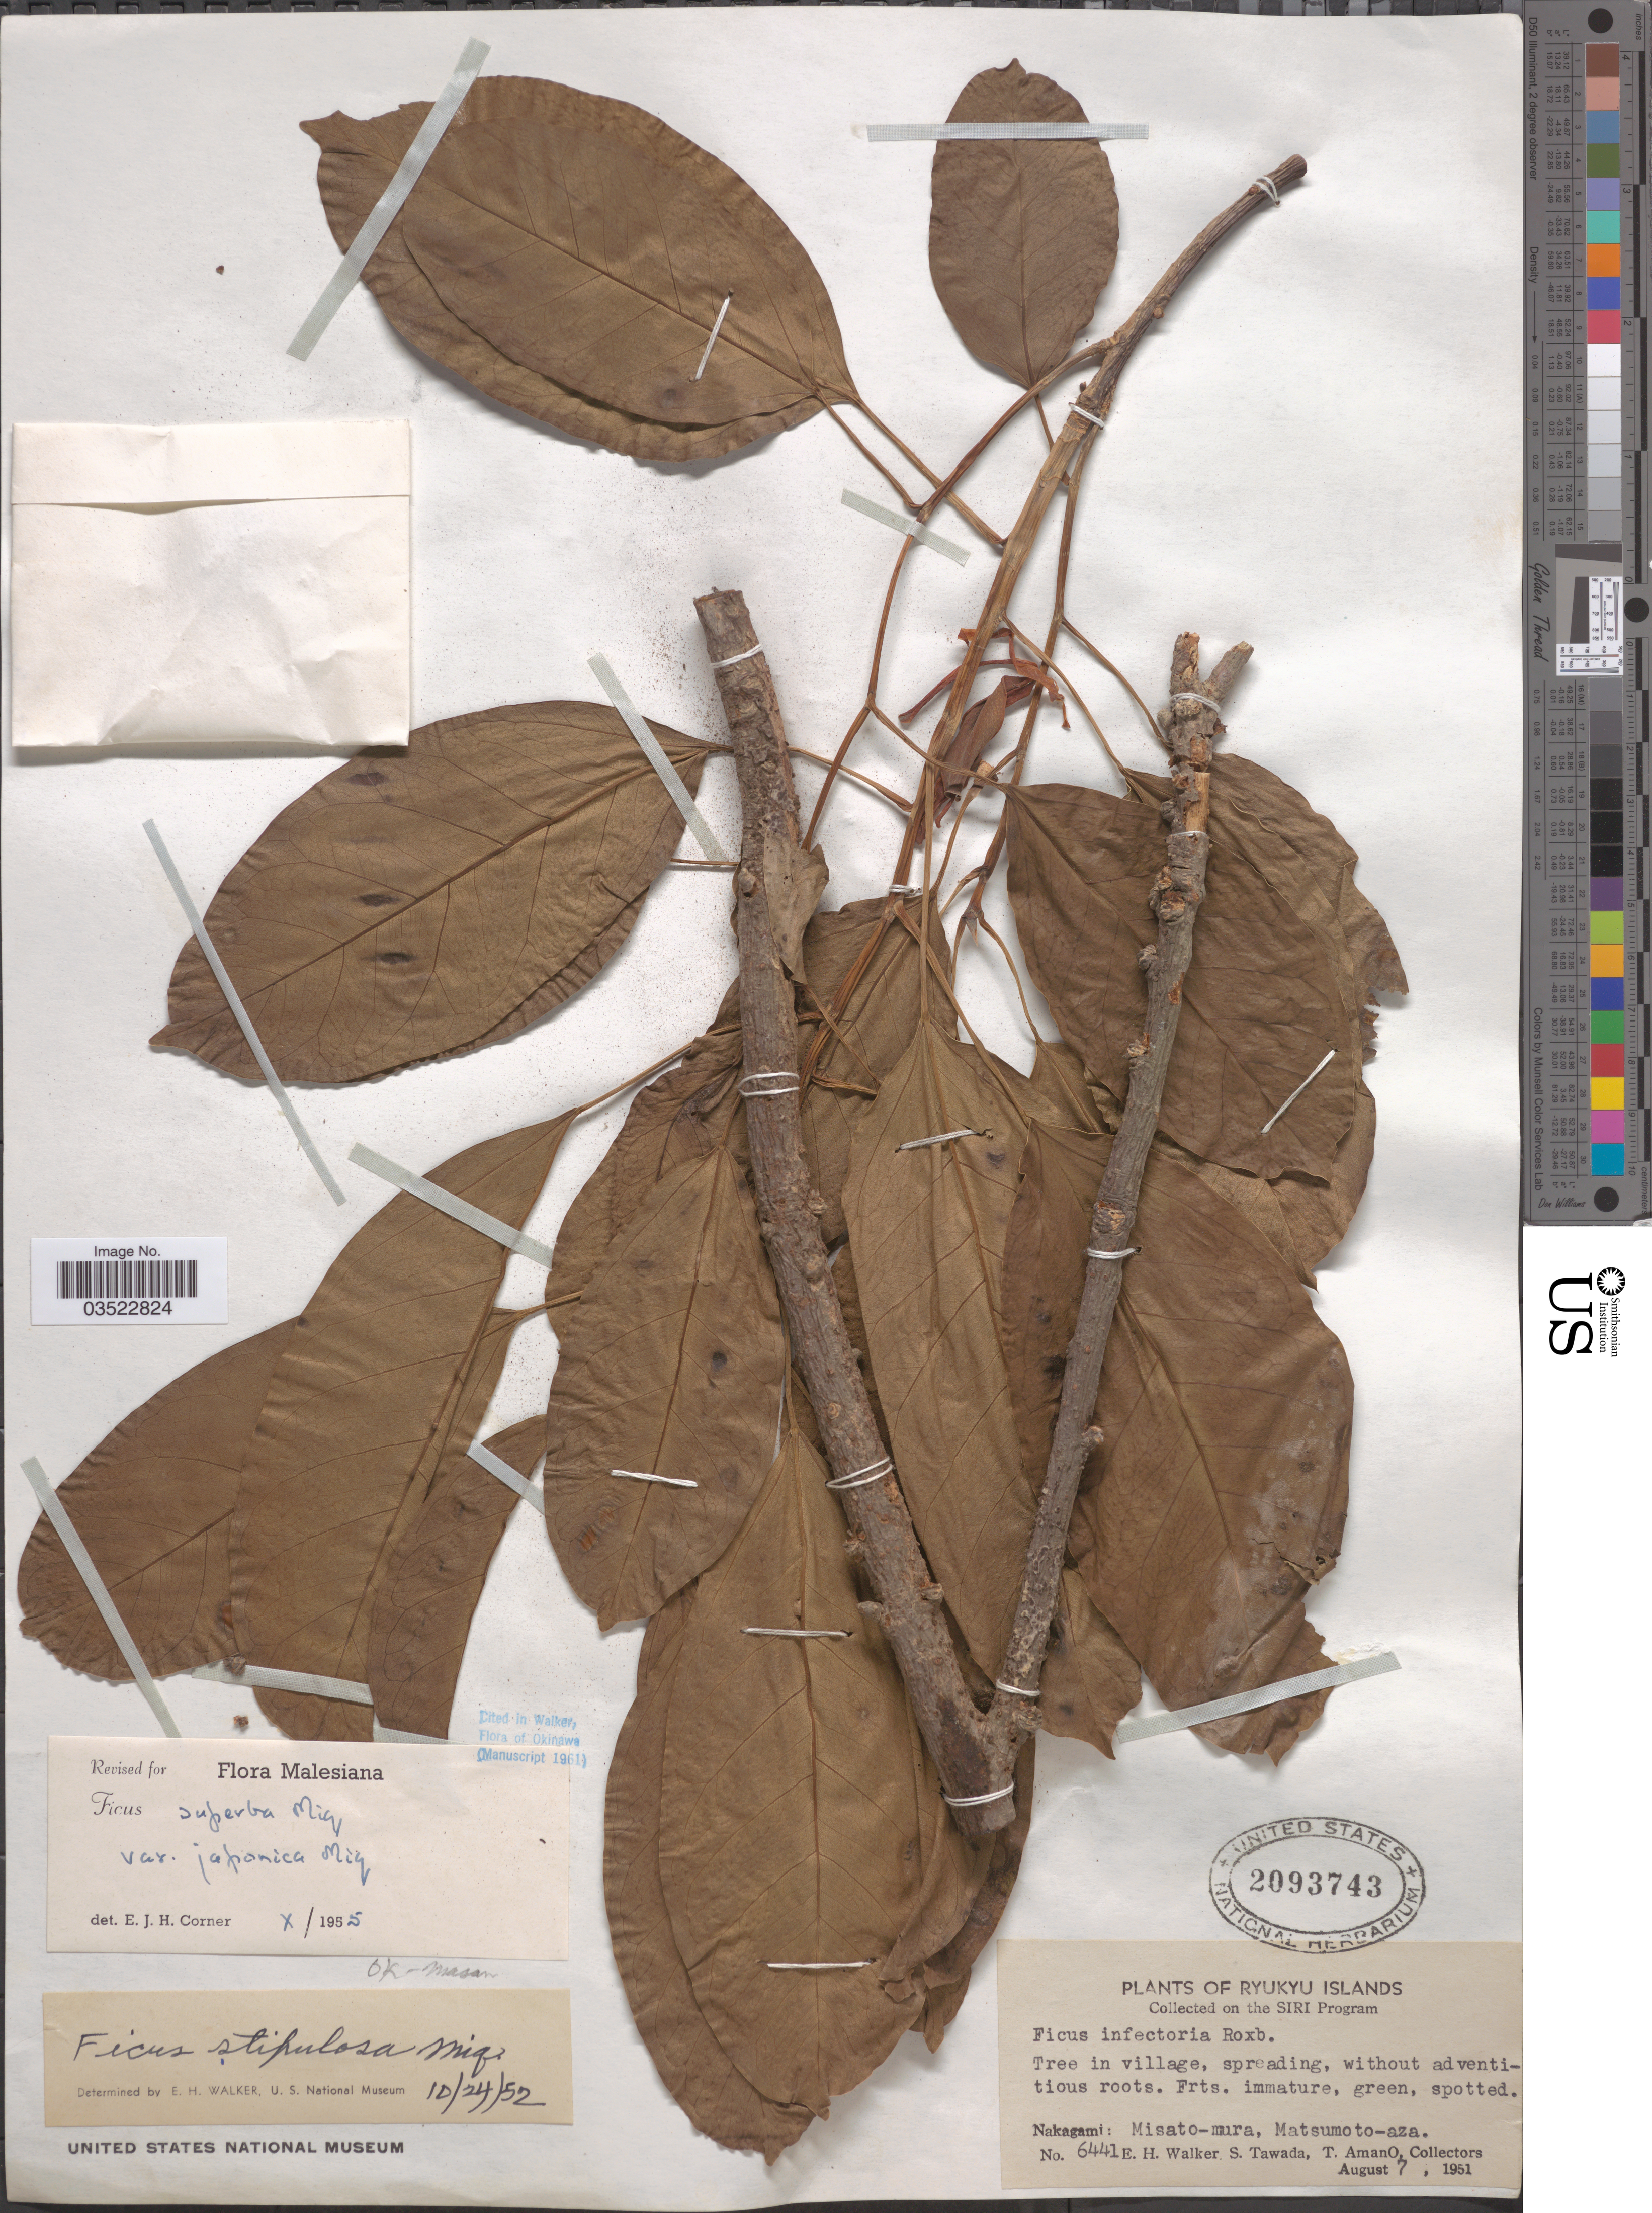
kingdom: Plantae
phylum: Tracheophyta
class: Magnoliopsida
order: Rosales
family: Moraceae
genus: Ficus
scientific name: Ficus superba var. japonica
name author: Miq.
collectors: E. H. Walker, S. Tawada & T. Amano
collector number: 6441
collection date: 1951-08-07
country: Japan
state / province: Okinawa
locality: Ryukyu Islands. Nakagami: Misato-mura, Matsumoto-aza.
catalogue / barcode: US 2093743